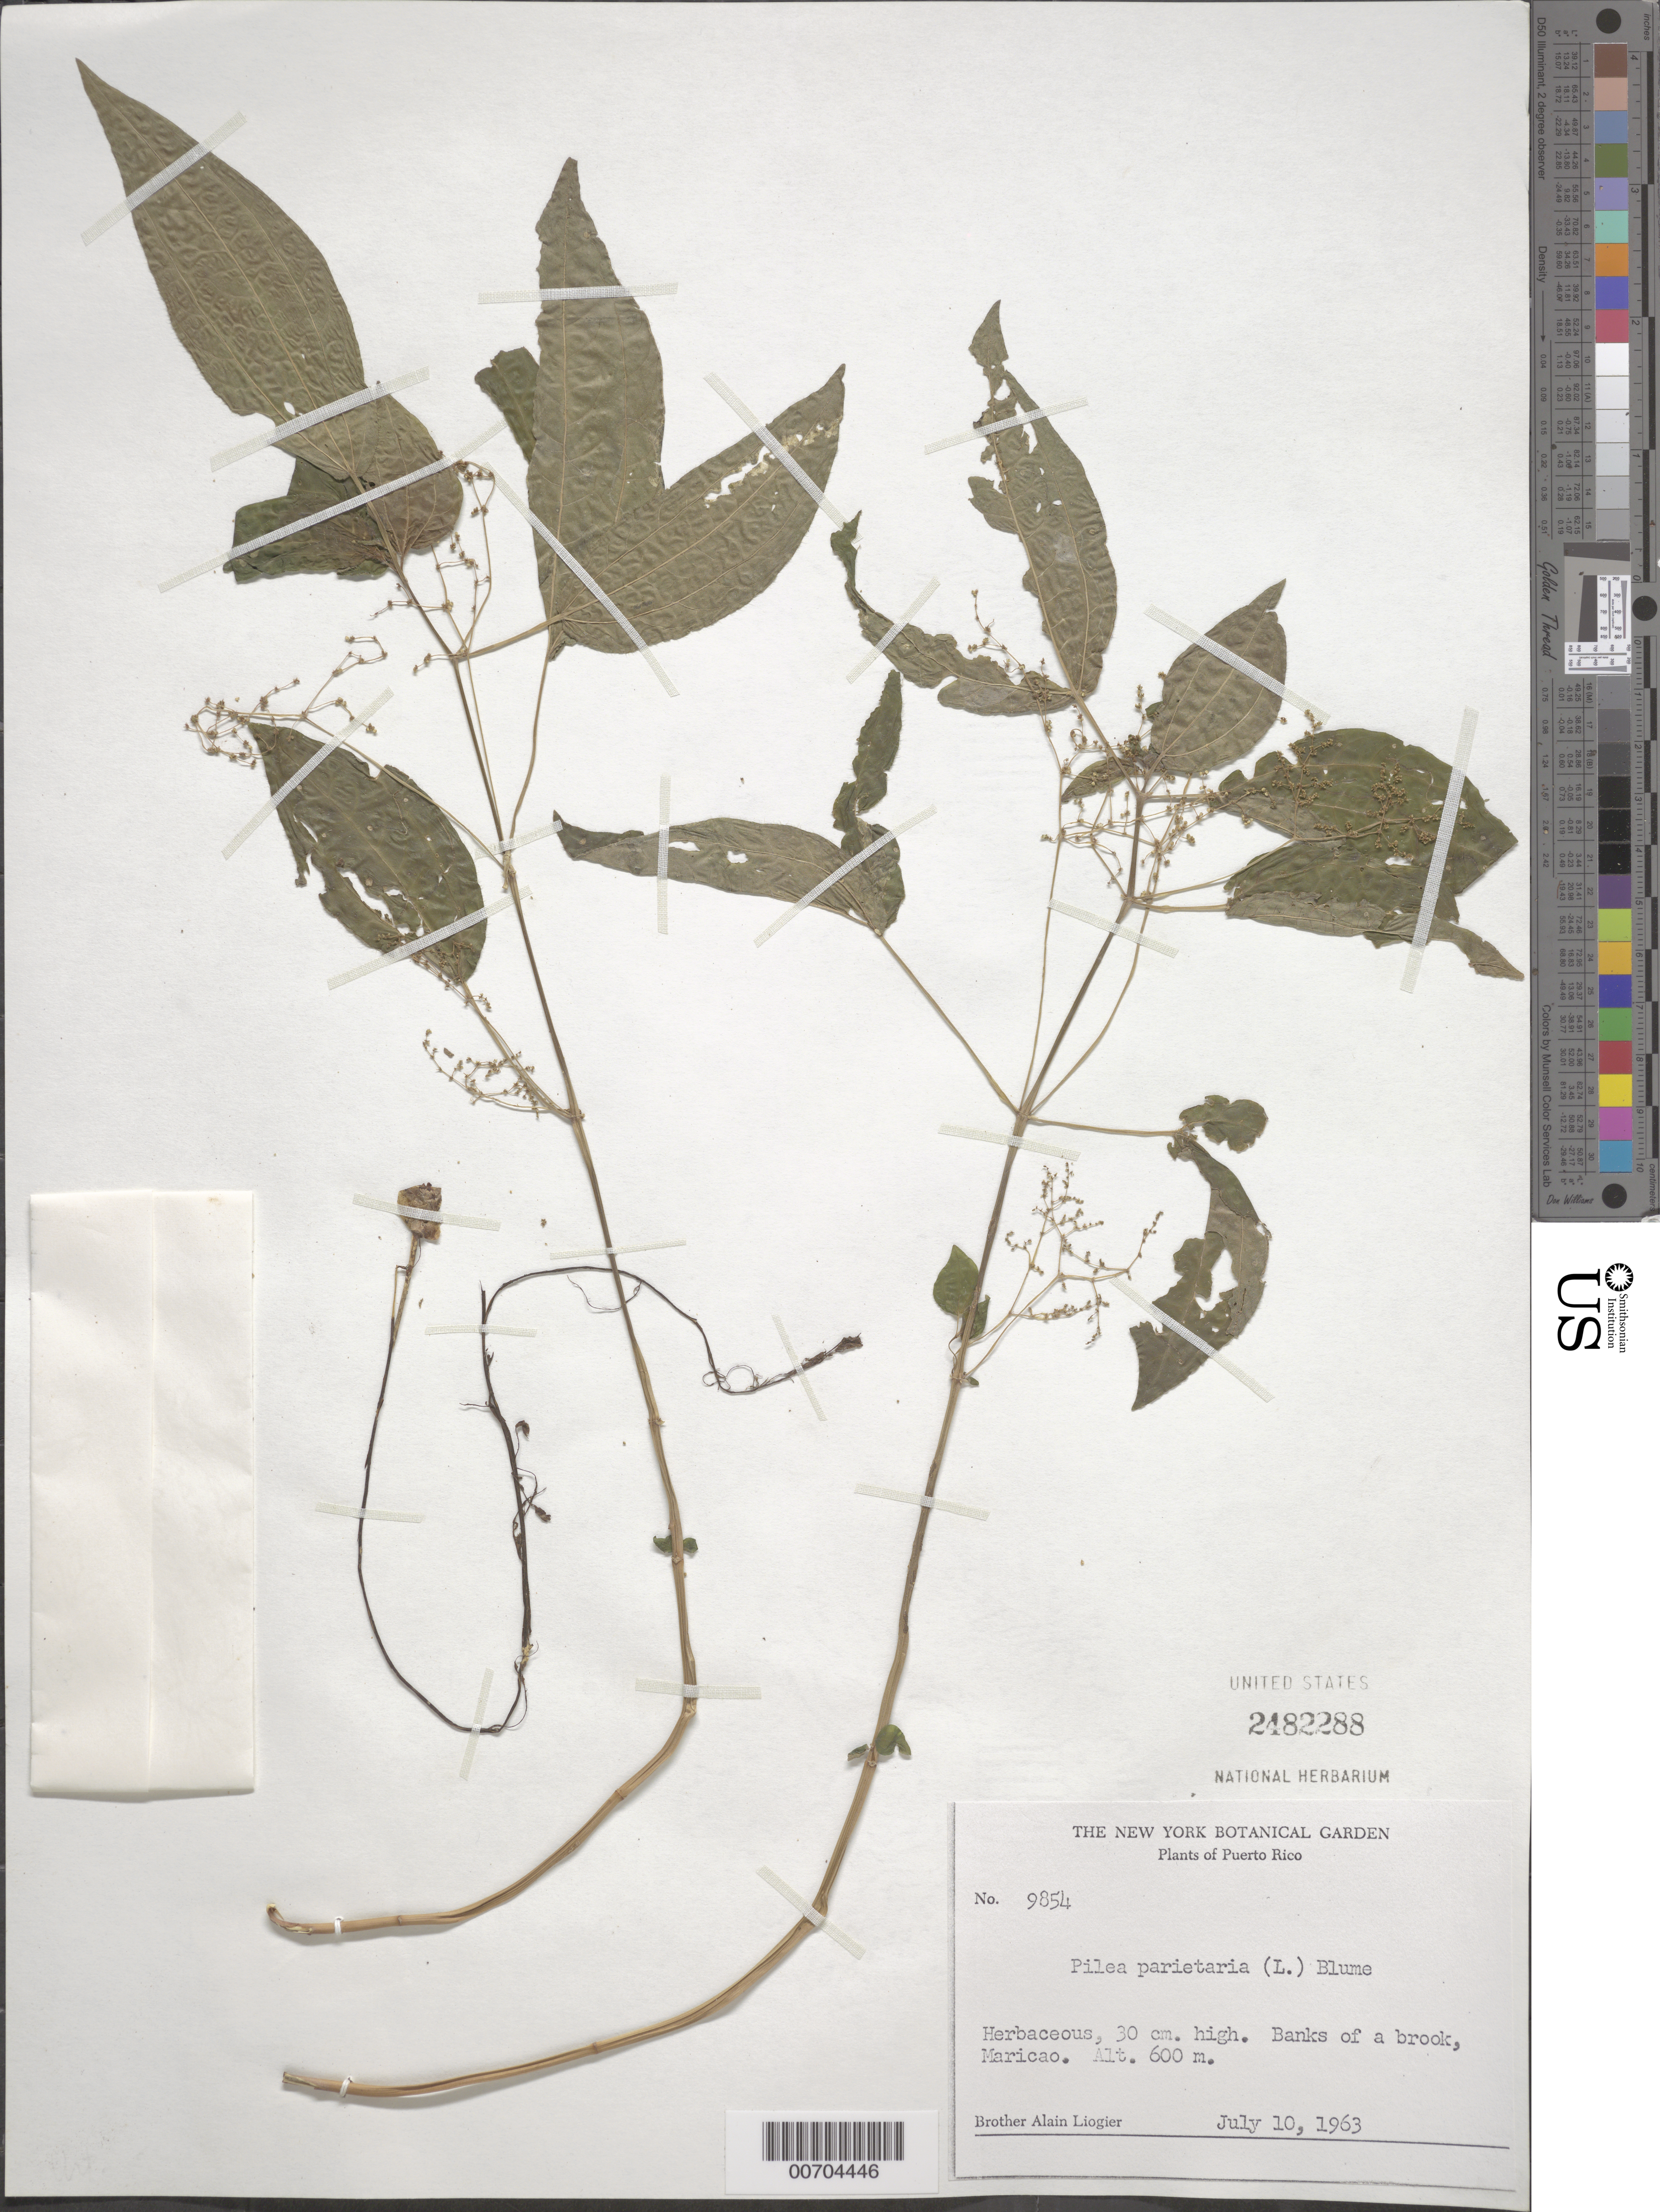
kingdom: Plantae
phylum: Tracheophyta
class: Magnoliopsida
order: Rosales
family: Urticaceae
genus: Pilea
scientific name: Pilea parietaria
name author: (L.) Blume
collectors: A. H. Liogier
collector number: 9854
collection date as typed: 10 Jul 1963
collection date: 1963-07-10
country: Puerto Rico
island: Greater Antilles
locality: Maricao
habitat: Banks of a brook.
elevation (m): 600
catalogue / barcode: US 2482288